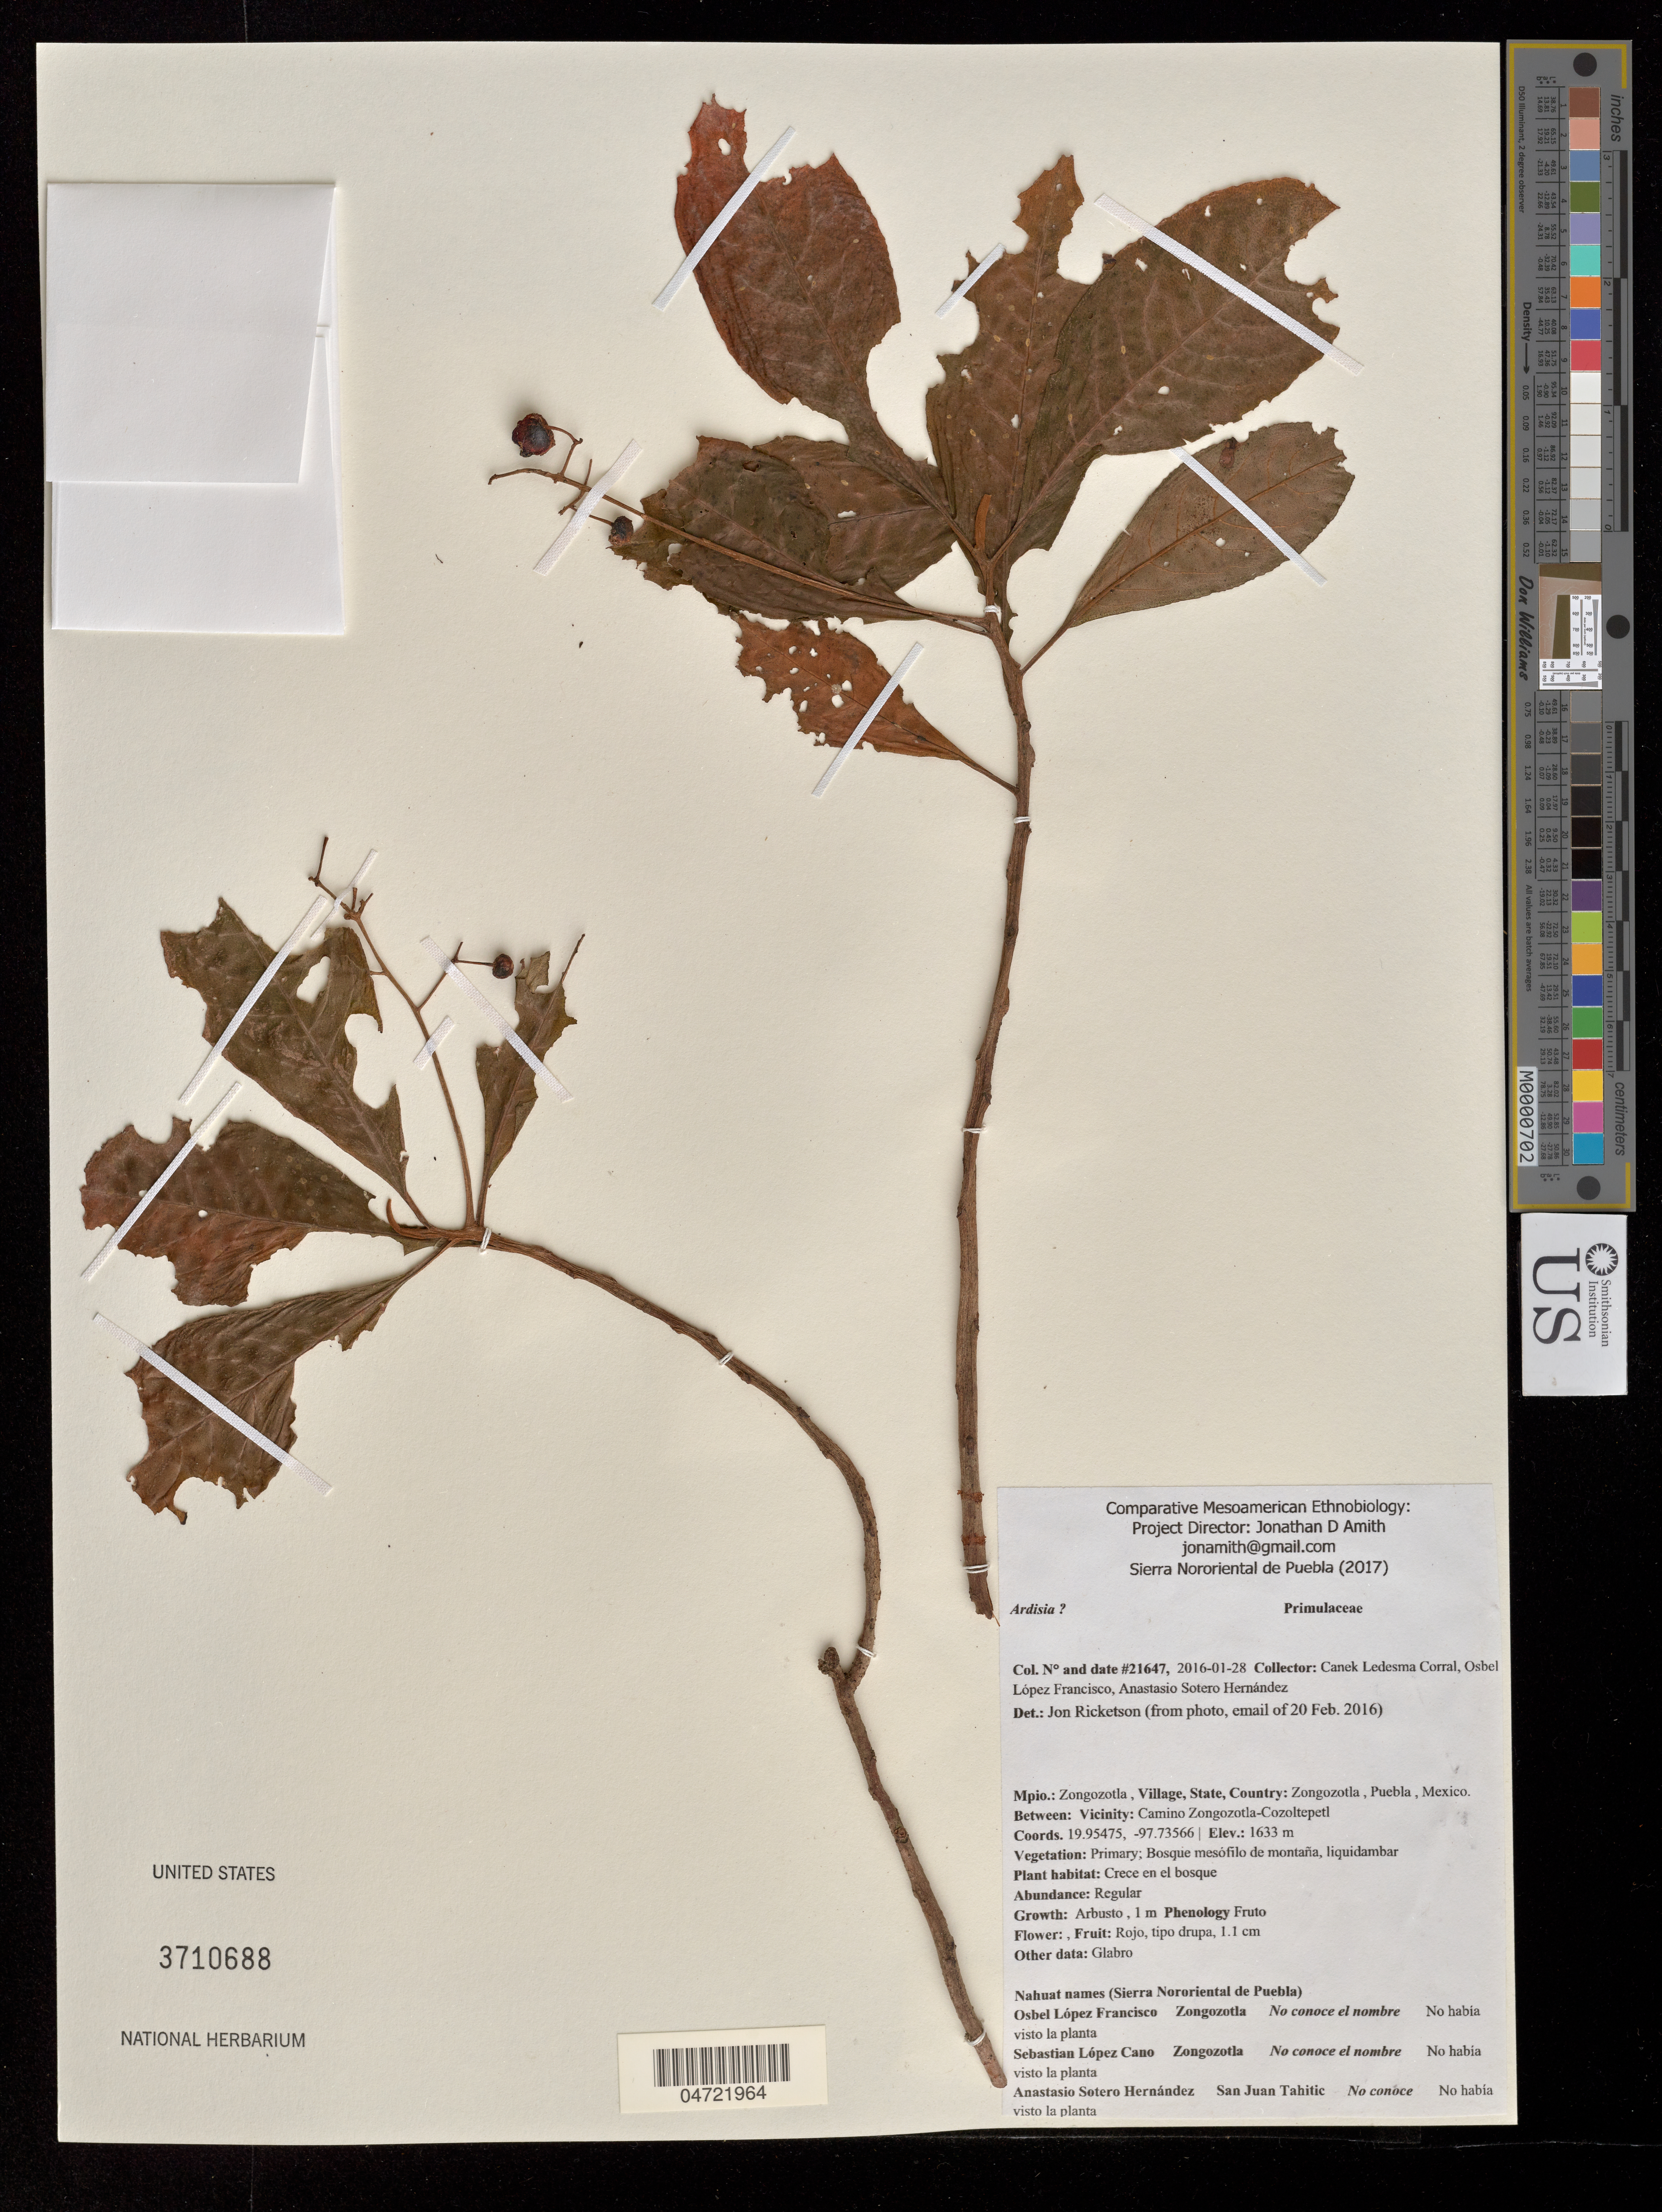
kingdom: Plantae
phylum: Tracheophyta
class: Magnoliopsida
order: Ericales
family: Primulaceae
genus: Ardisia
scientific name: Ardisia sp.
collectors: Canek Ledesma C., O. López Francisco & A. Sotero H.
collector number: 21647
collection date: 2016-01-28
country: Mexico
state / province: Puebla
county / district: Zacapoaxtla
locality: Camino Zongozotla-Cozoltepetl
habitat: Crece en el bosque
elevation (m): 1633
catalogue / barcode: US 3710688